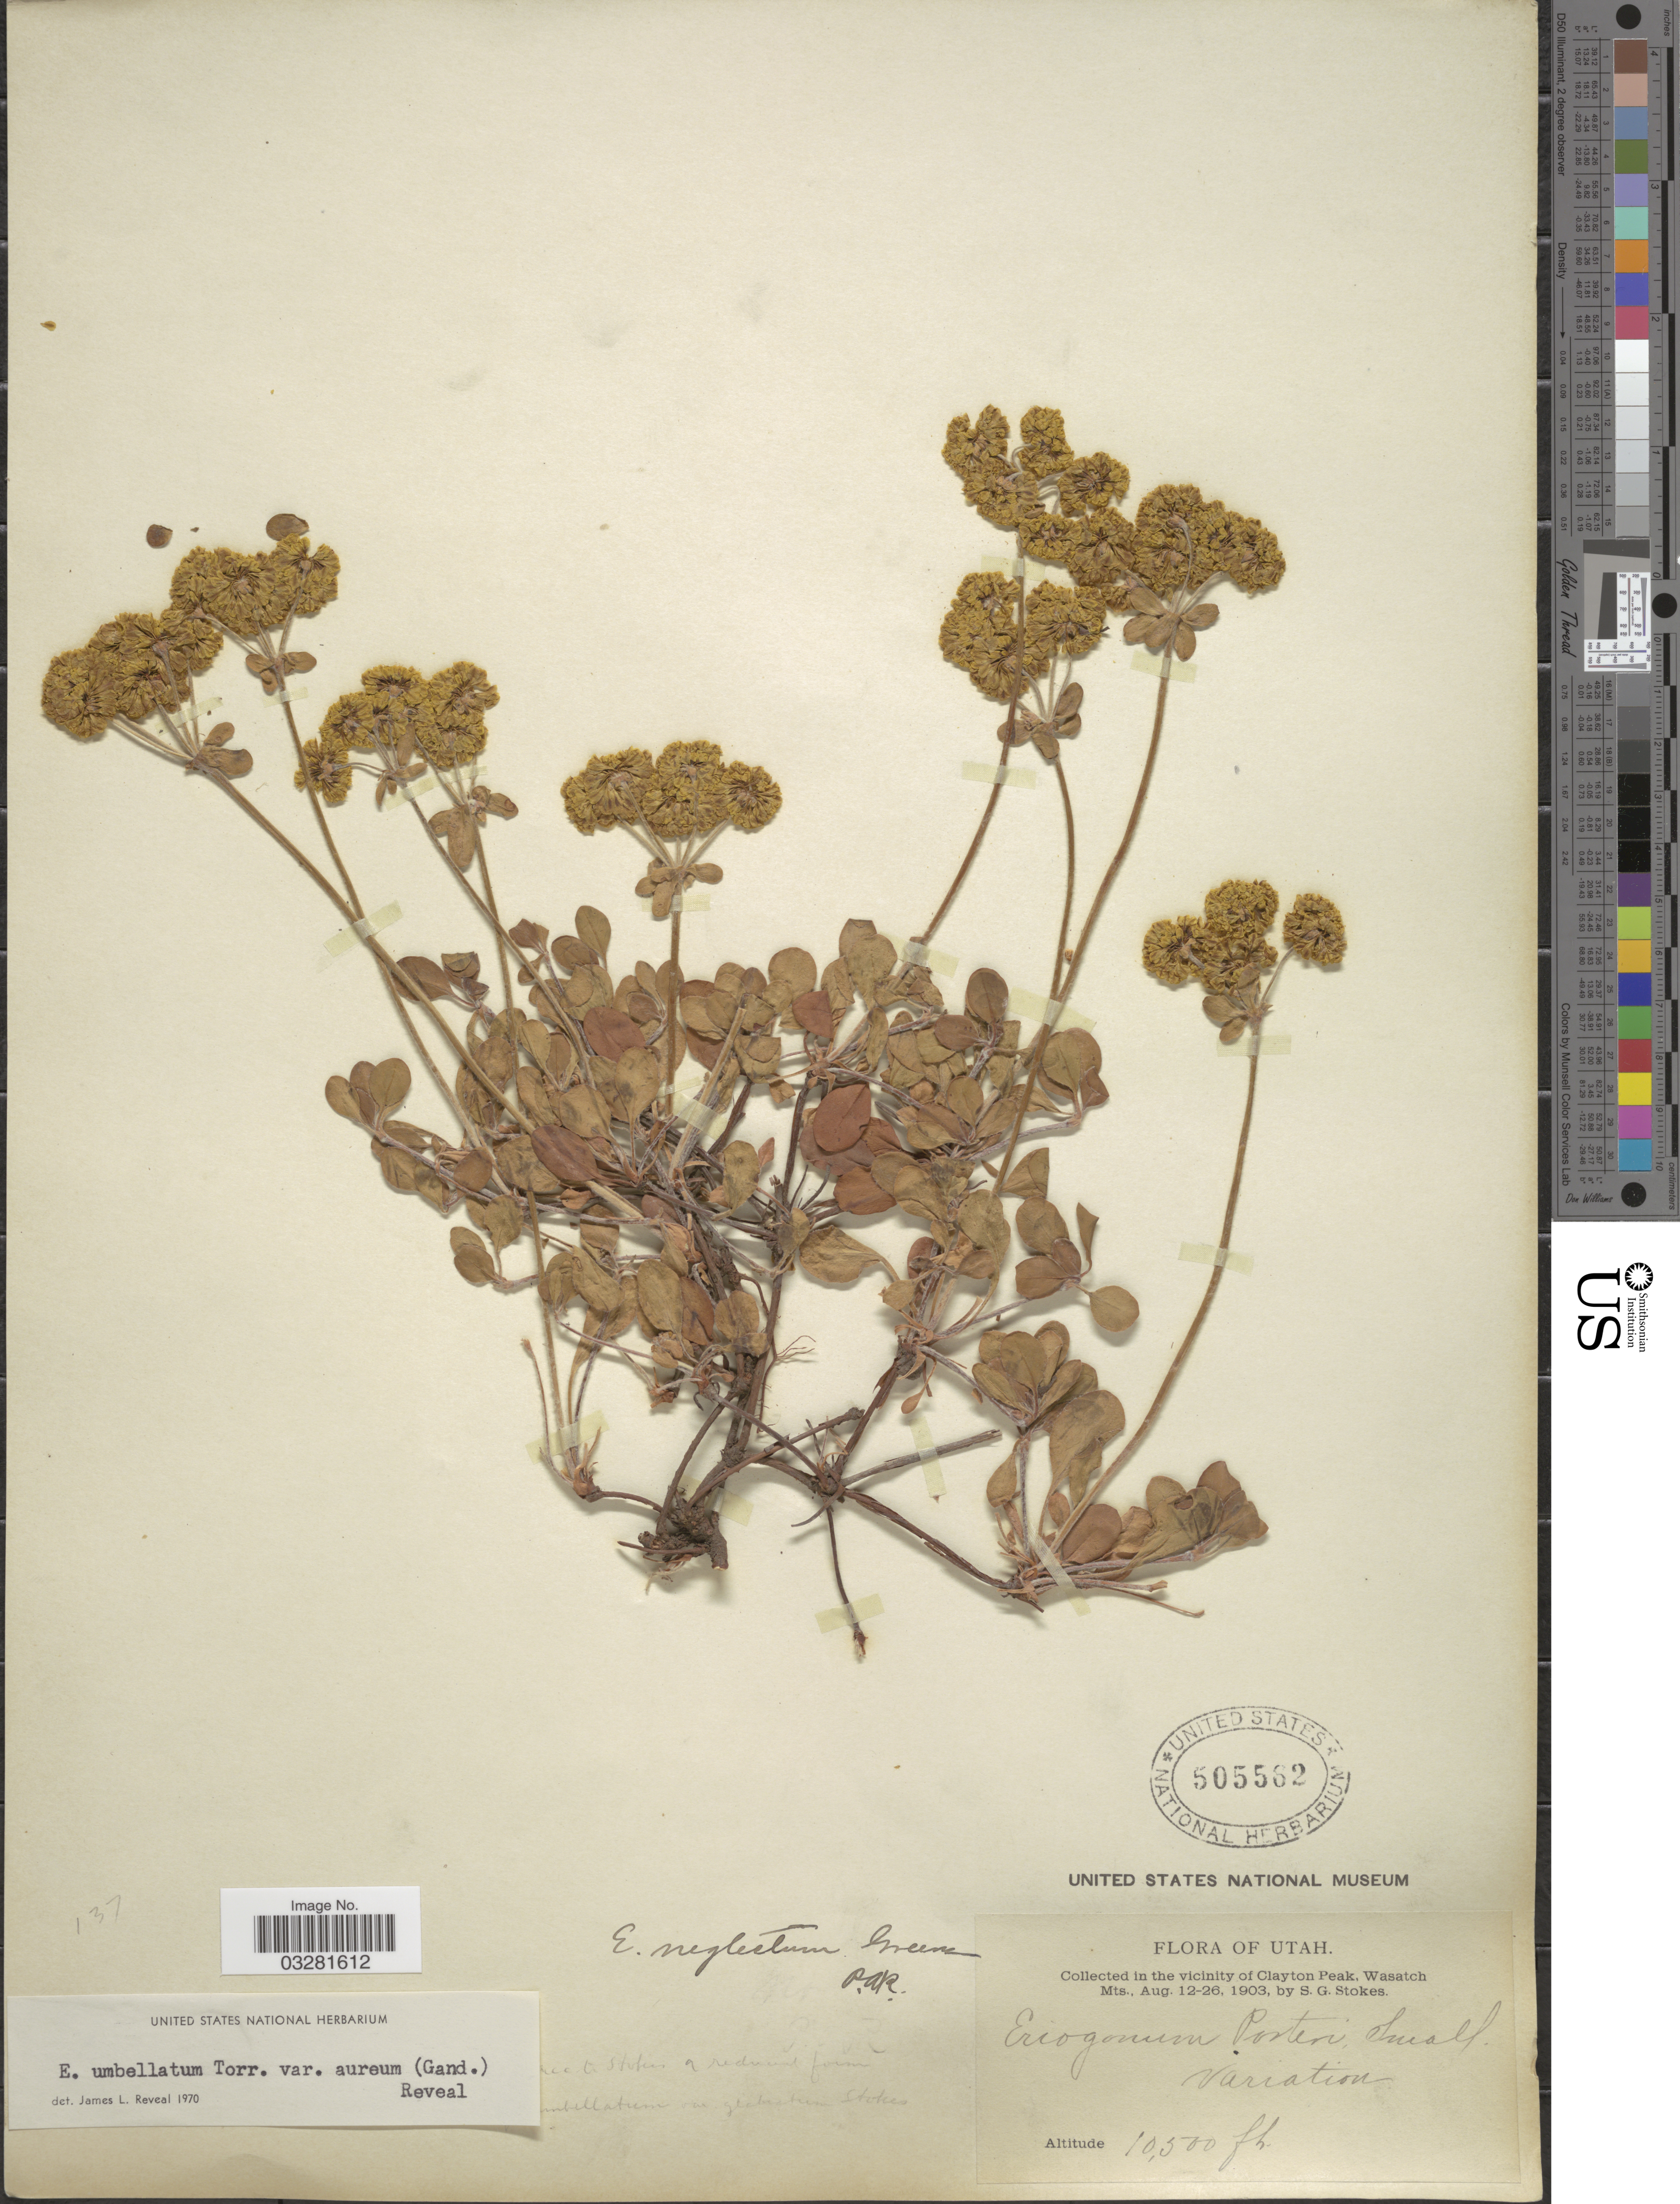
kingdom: Plantae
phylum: Tracheophyta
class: Magnoliopsida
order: Caryophyllales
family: Polygonaceae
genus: Eriogonum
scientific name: Eriogonum umbellatum var. intectum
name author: A. Nelson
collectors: S. G. Stokes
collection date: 1903-08-12/1903-08-26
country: United States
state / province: Utah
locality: Vicinity of Clayton Peak, Wasatch Mts.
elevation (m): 3200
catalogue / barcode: US 505562